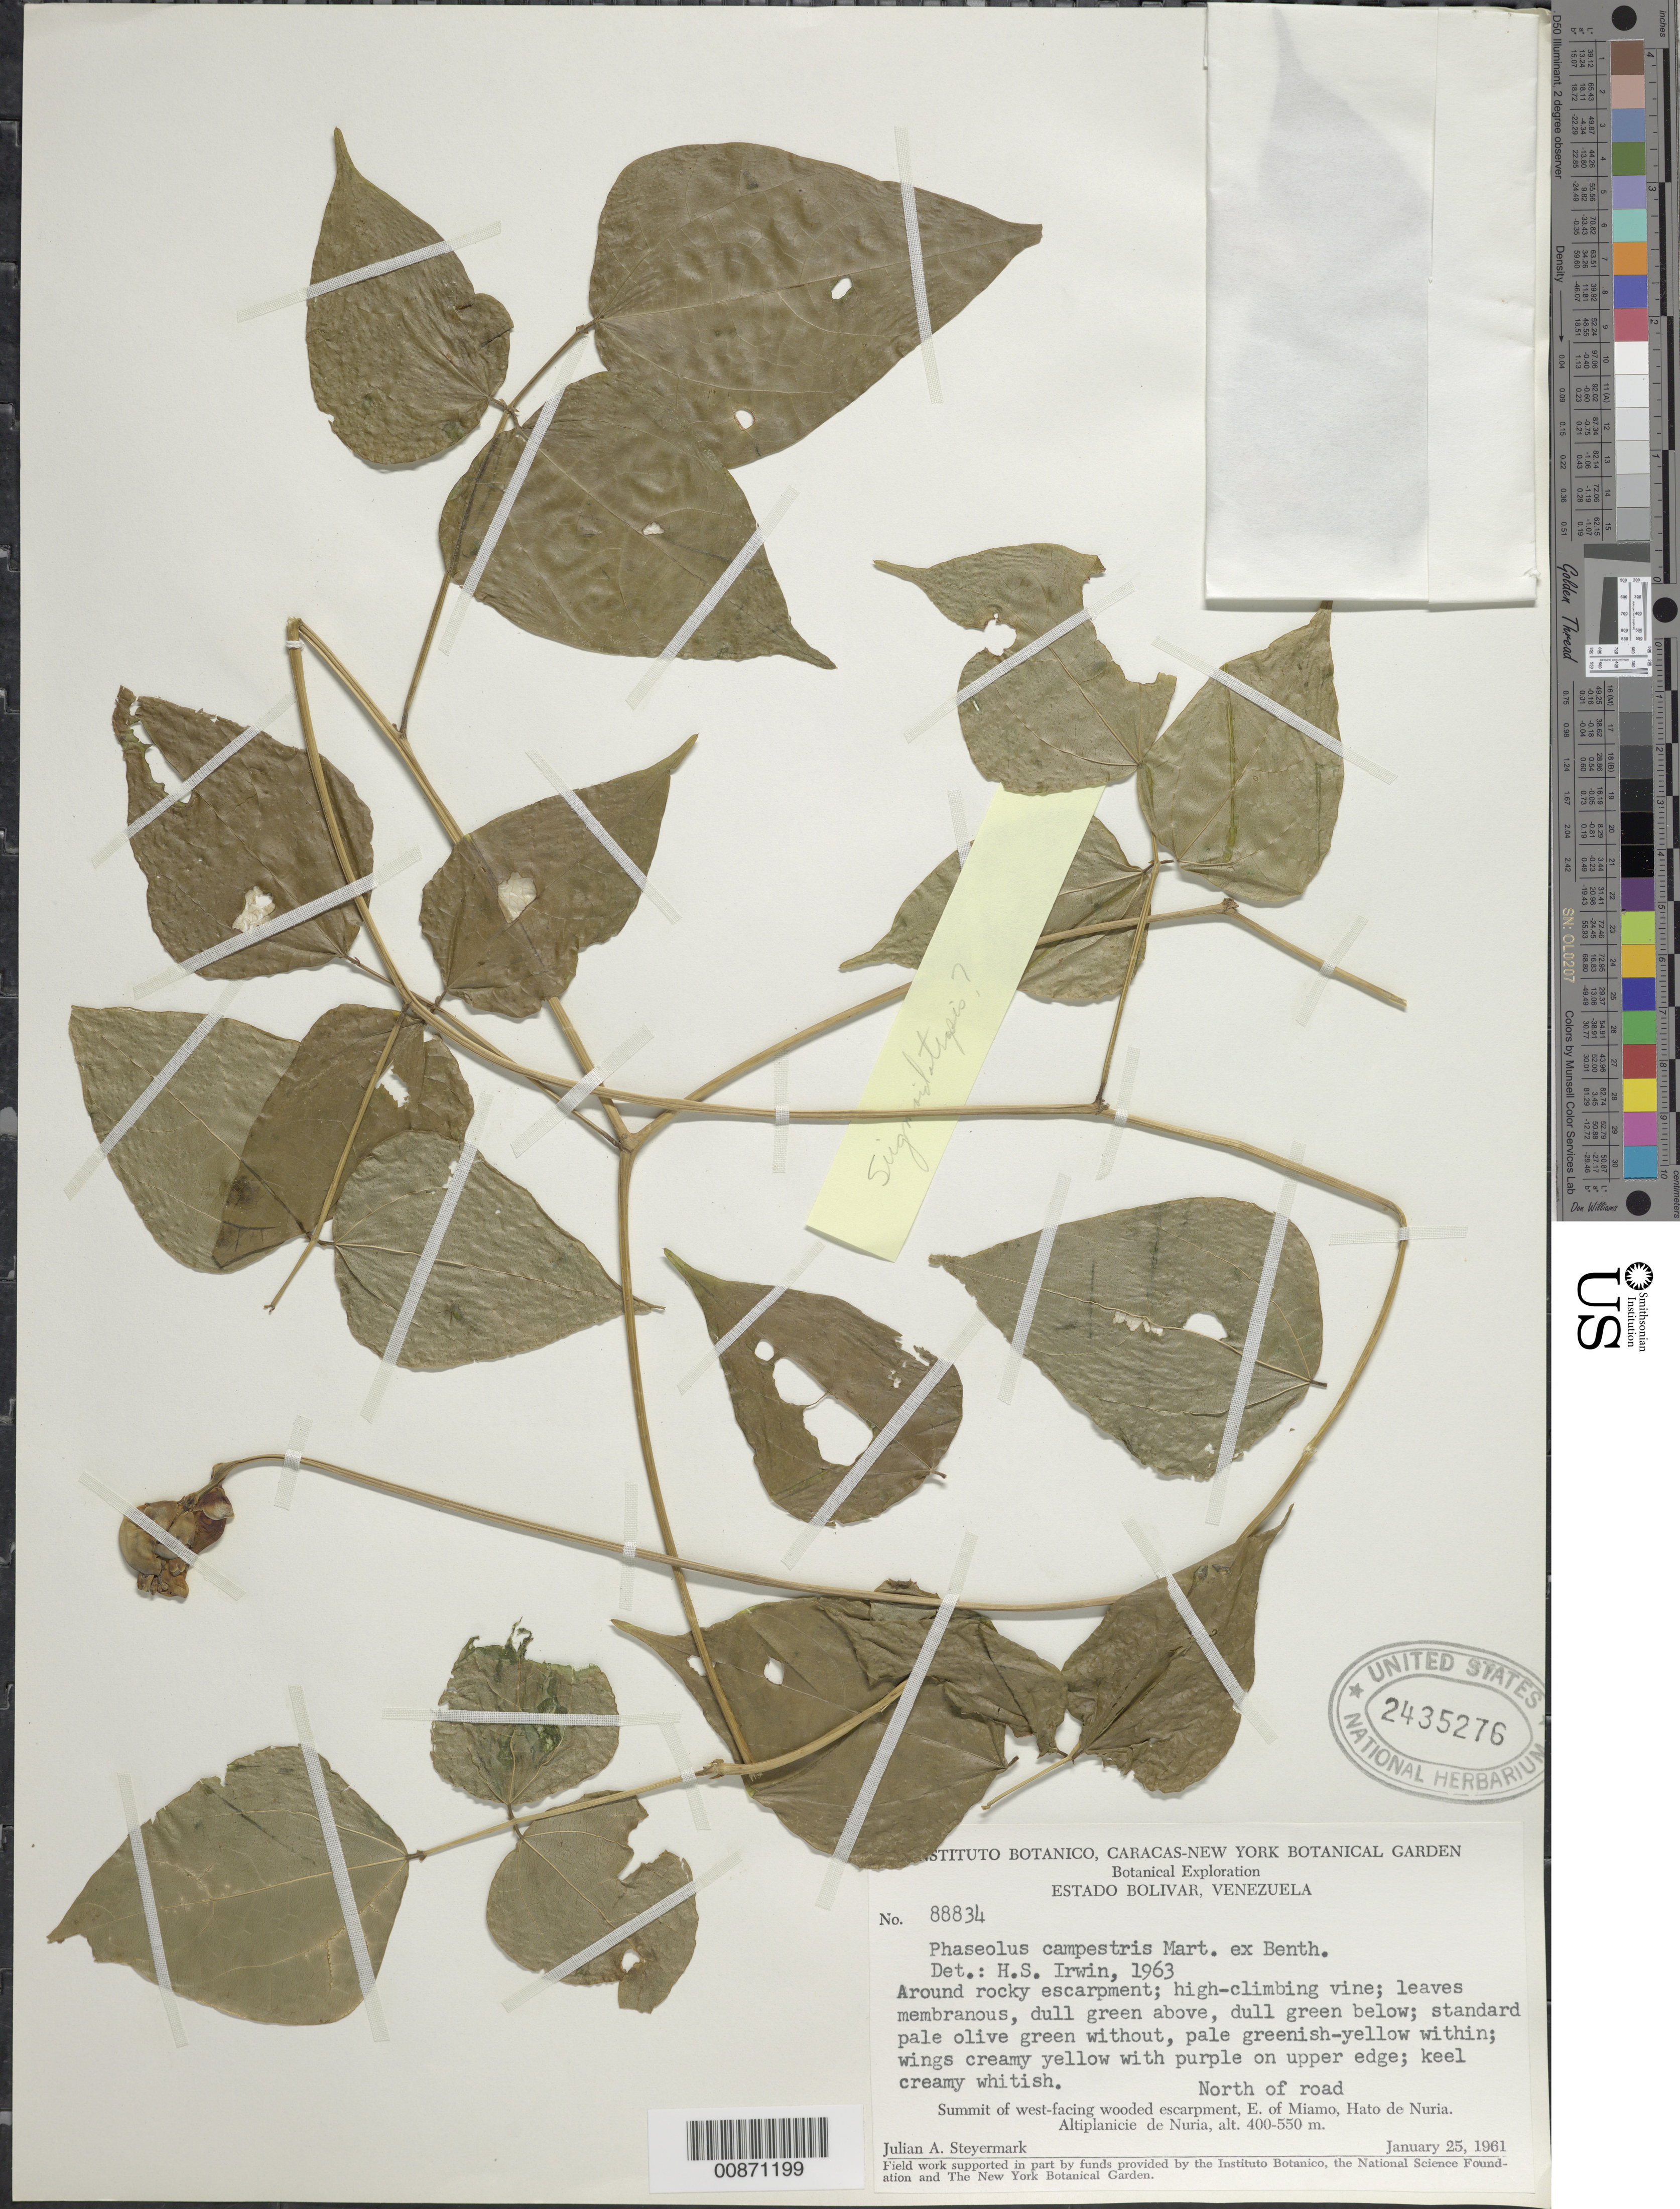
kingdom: Plantae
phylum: Tracheophyta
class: Magnoliopsida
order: Fabales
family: Fabaceae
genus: Phaseolus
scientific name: Phaseolus campestris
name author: Mart. ex Benth.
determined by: Irwin, Howard S.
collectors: J. Steyermark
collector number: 88834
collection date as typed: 25-Jan-61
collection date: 1961-01-25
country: Venezuela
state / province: Bolívar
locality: Altiplanicie de Nuria; Hato de Nuria; E of Miamo, north of road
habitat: Rocky escarpment; summit of west-facing wooded escarpment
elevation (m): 400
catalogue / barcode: US 2435276